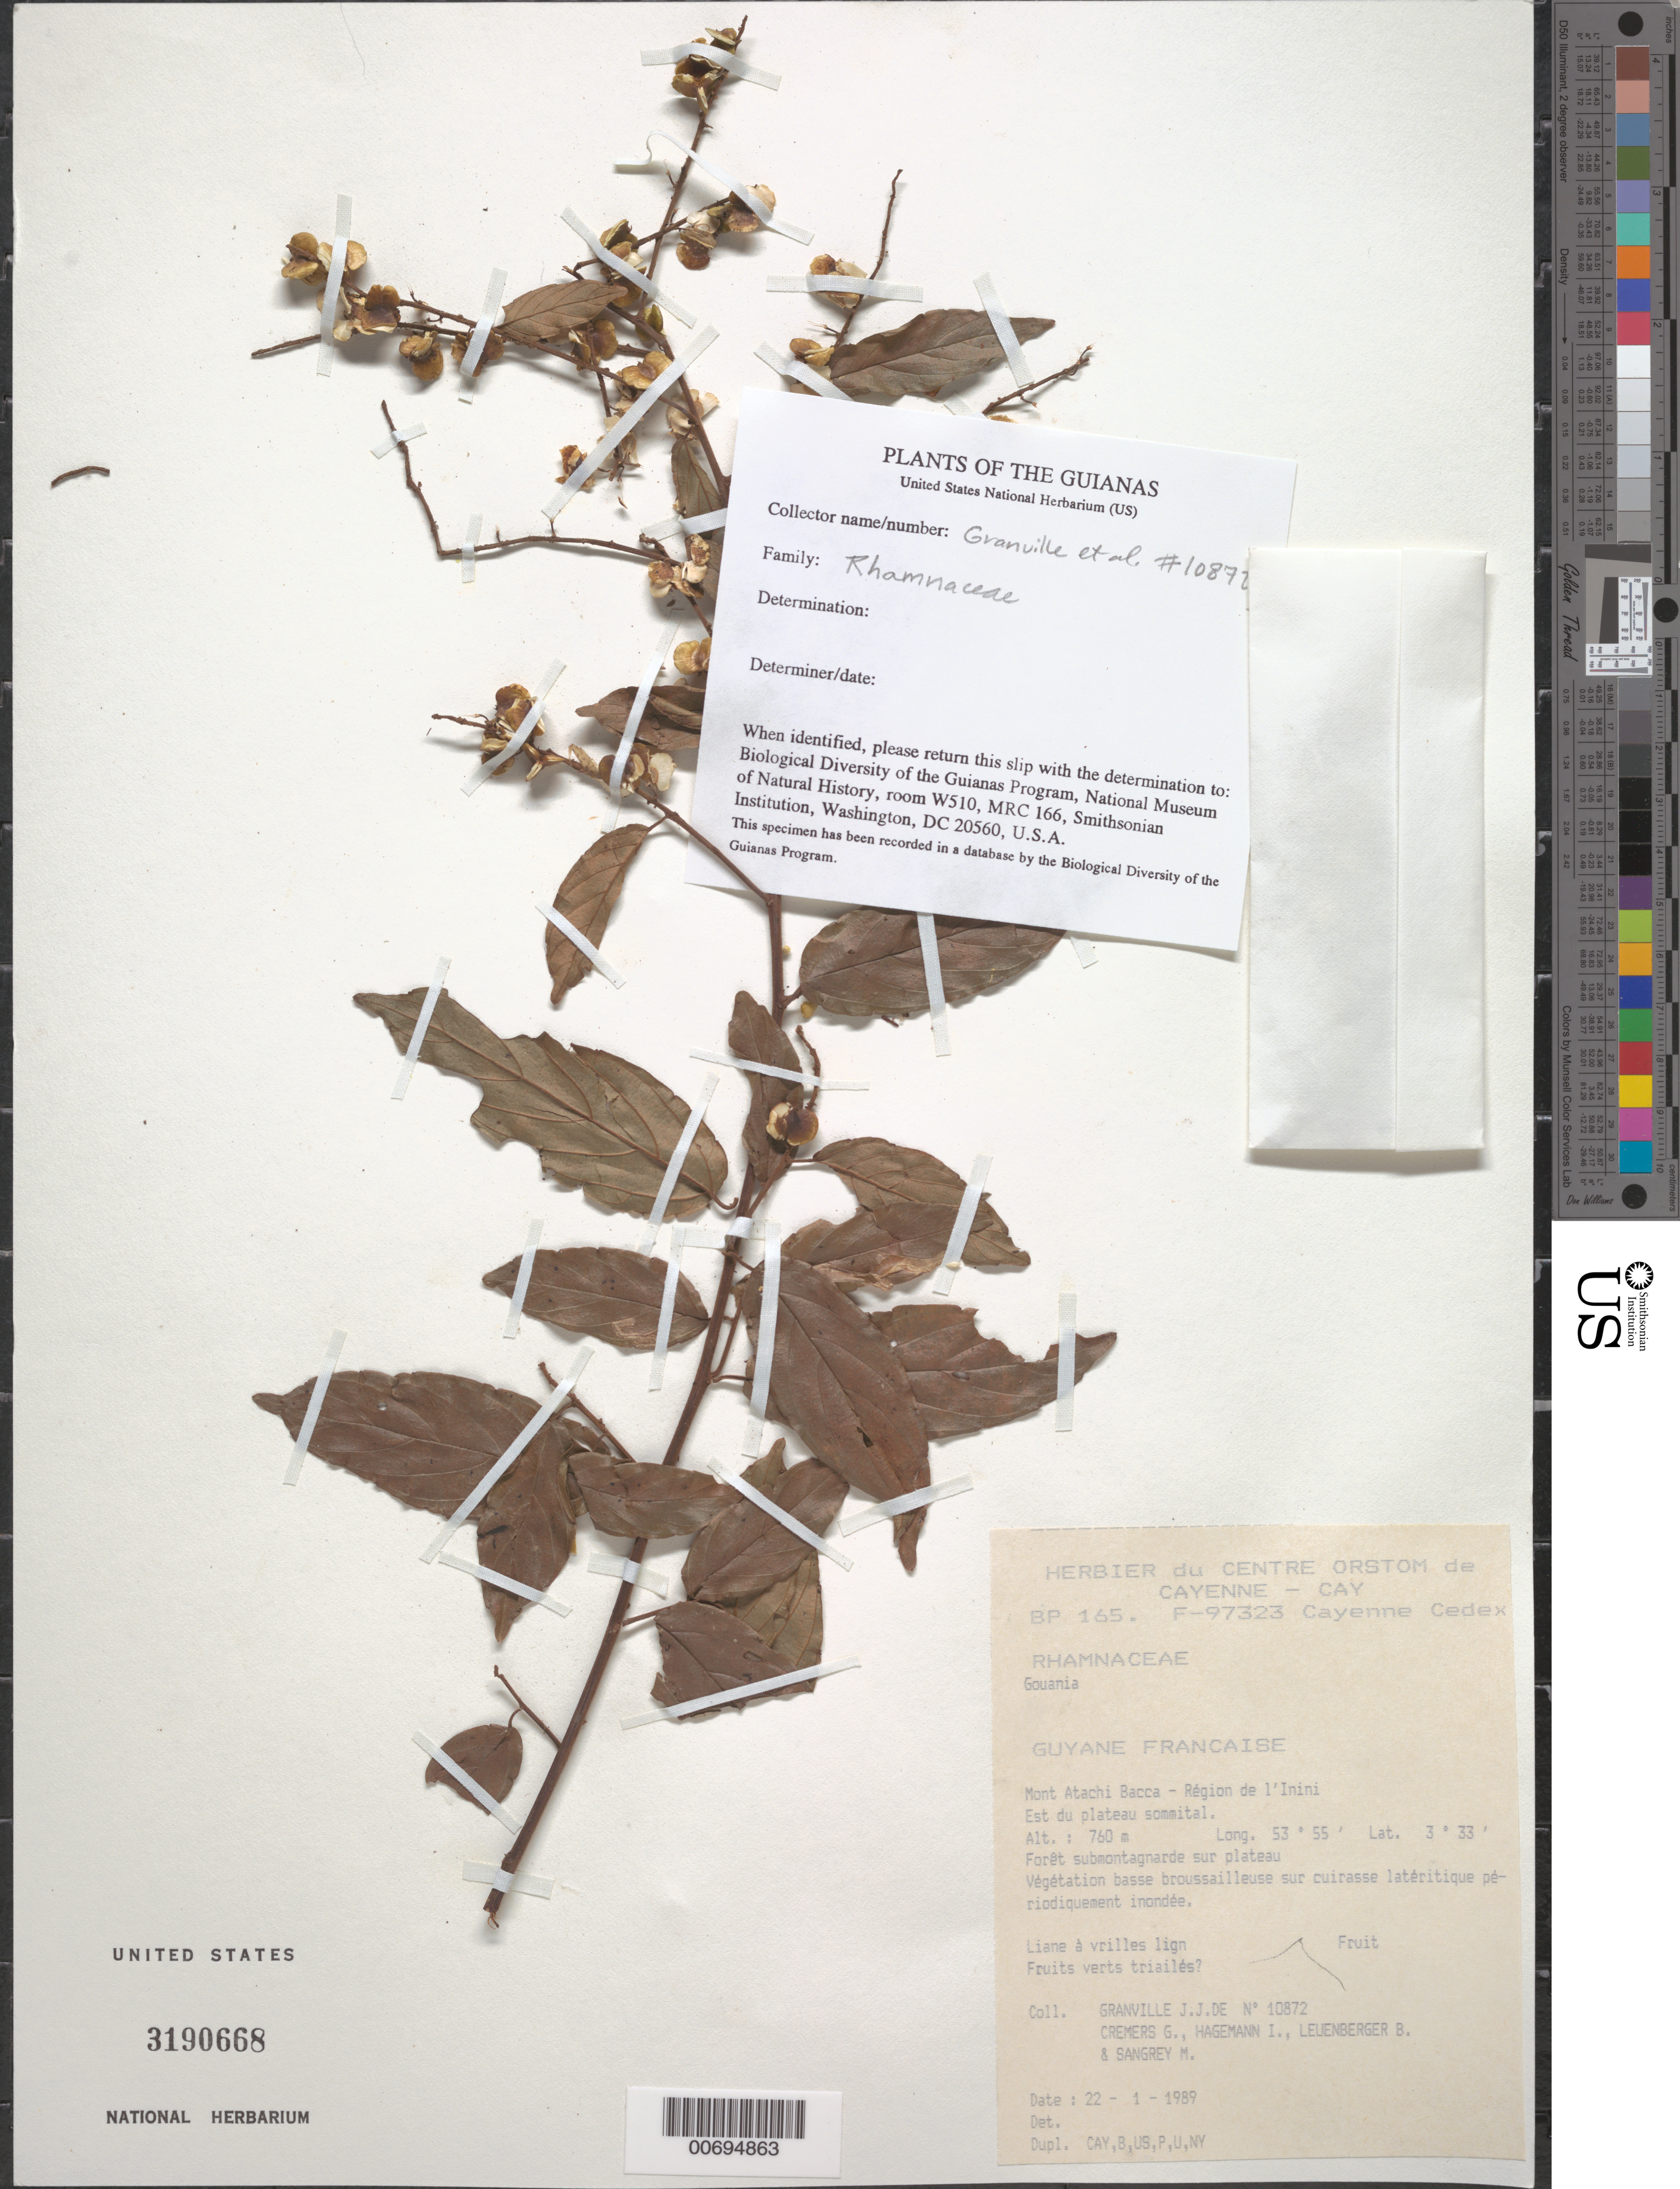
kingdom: Plantae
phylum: Tracheophyta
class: Magnoliopsida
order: Rosales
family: Rhamnaceae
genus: Gouania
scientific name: Gouania blanchetiana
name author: Miq.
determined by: Figueira, Mauricio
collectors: J.-J. de Granville, G. Cremers, J. Hagemann, B. E. Leuenberger & M. S. Sangrey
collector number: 10872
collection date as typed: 22-Jan-89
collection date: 1989-01-22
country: French Guiana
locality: Mont Atachi Bacca, région de l'Inini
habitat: Forêt submontagnarde sur plateau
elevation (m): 760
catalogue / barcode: US 3190668